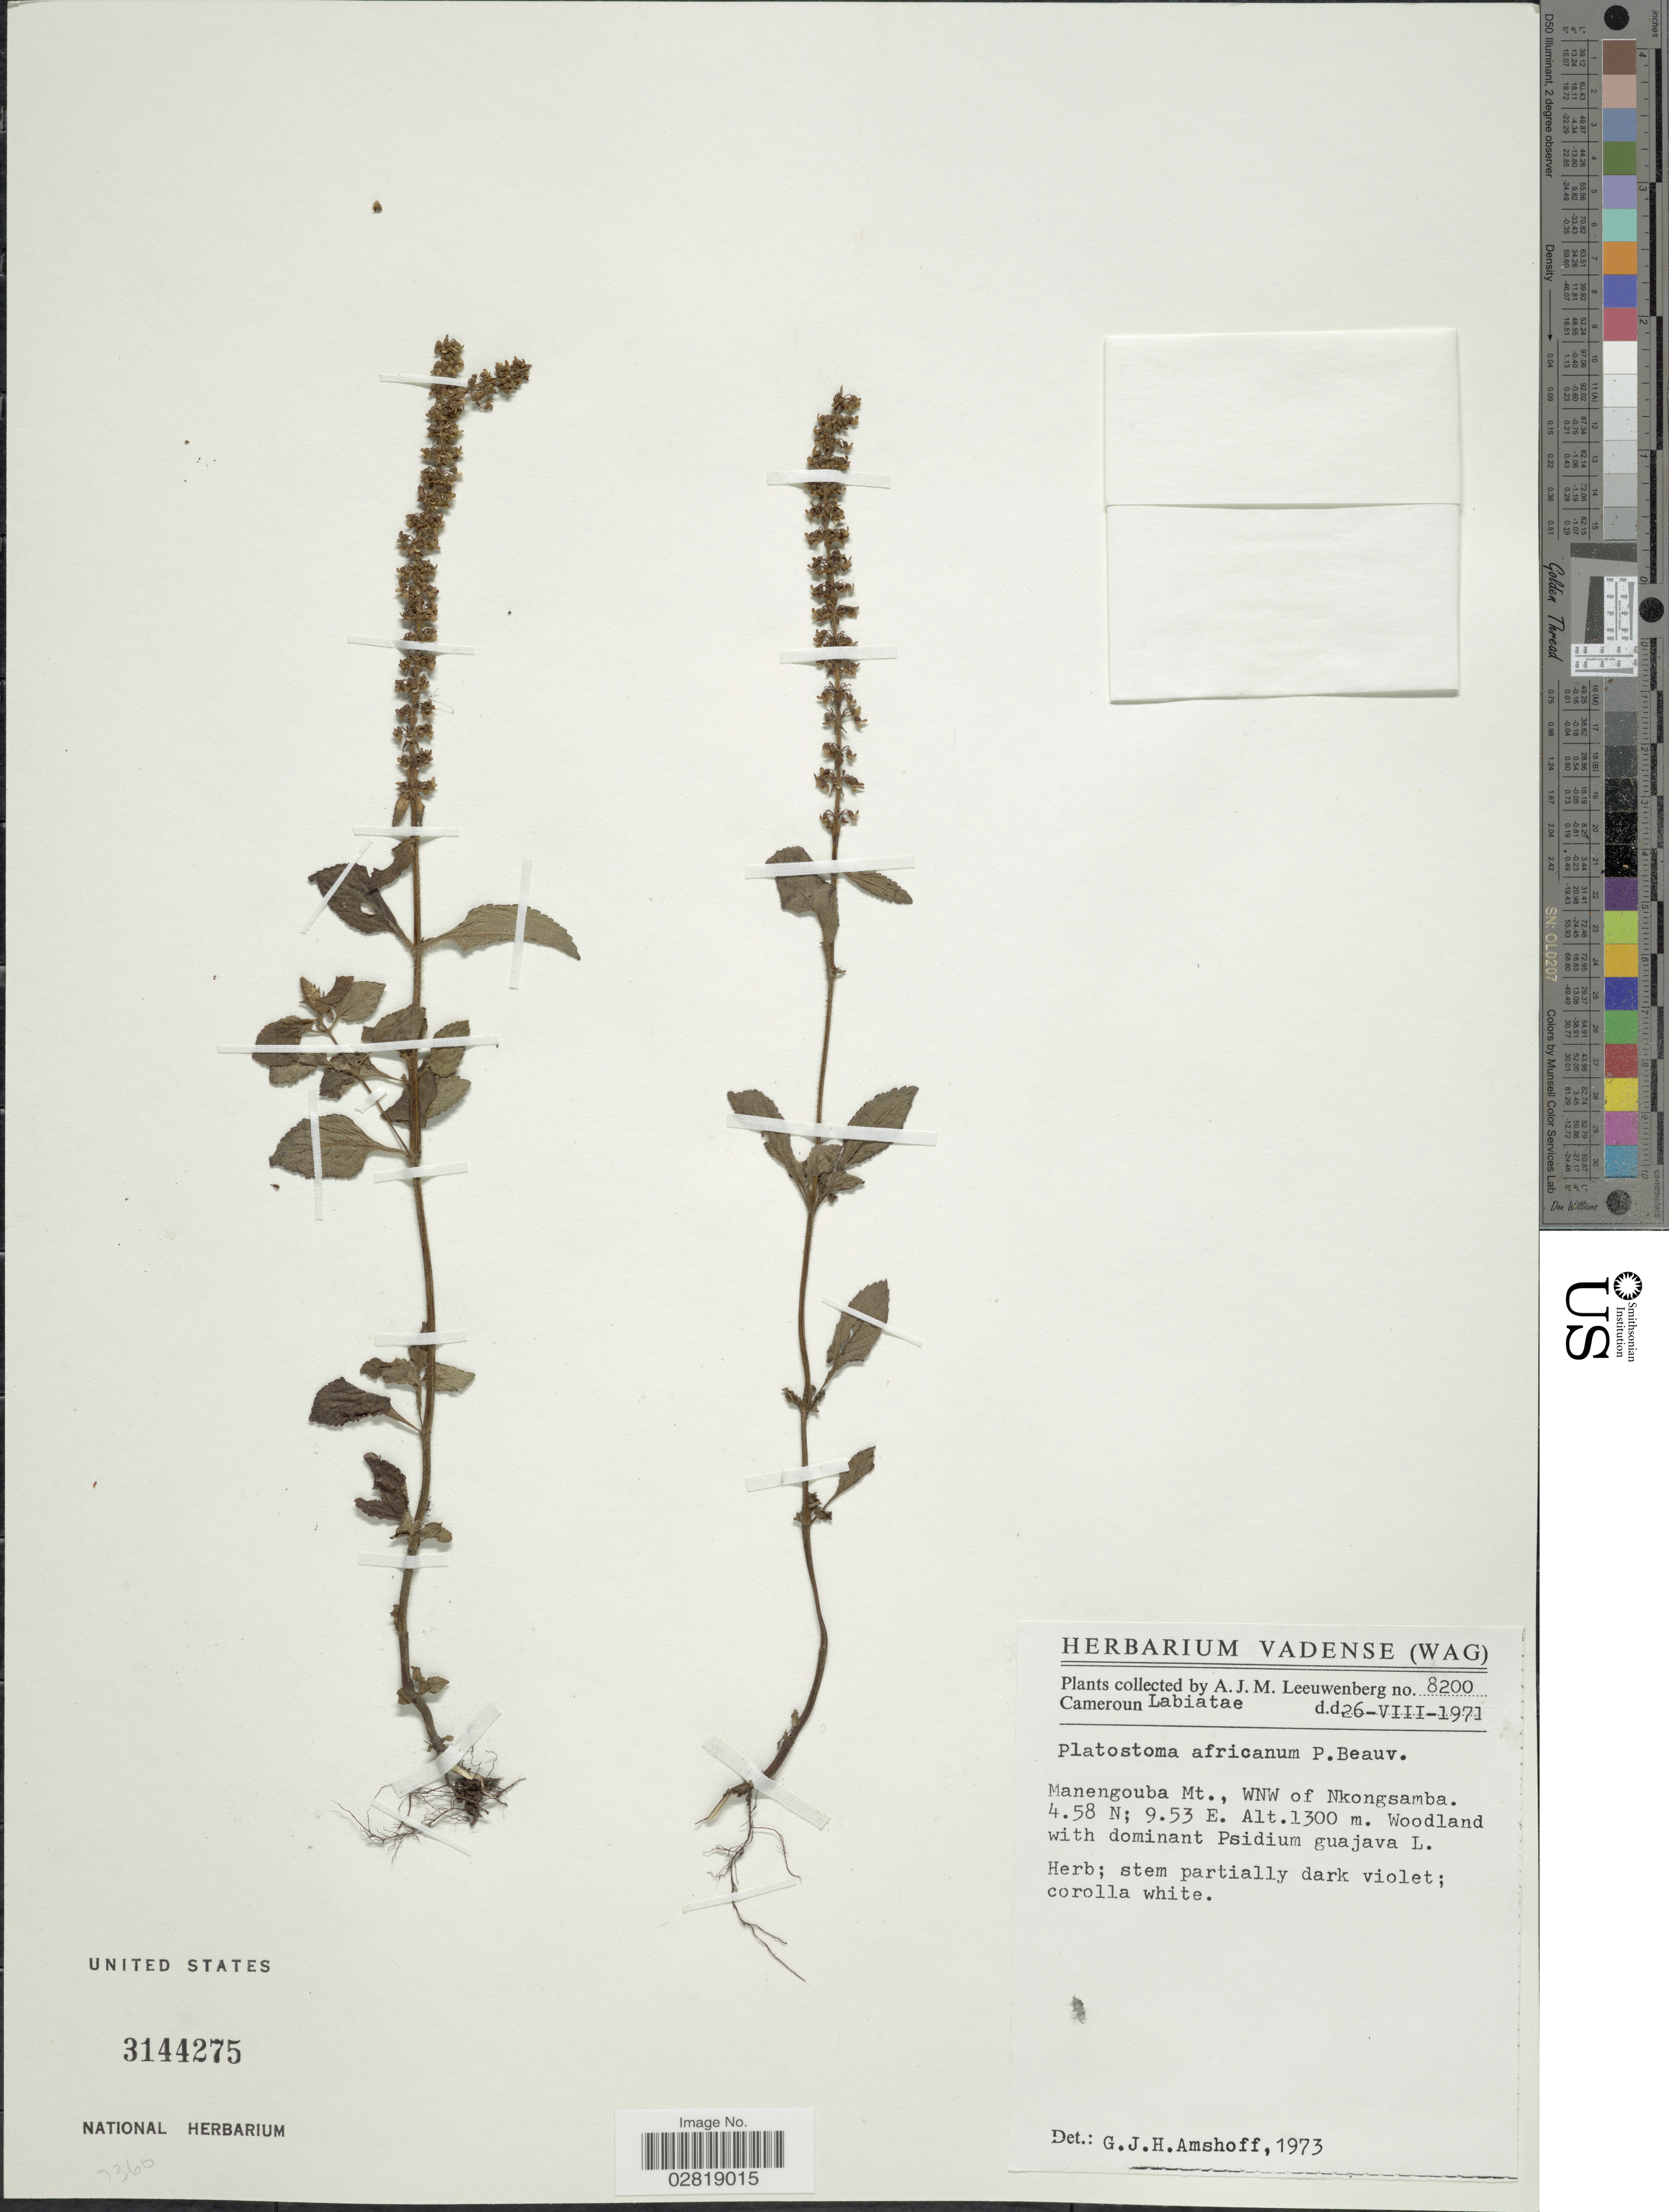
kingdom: Plantae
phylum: Tracheophyta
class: Magnoliopsida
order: Lamiales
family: Lamiaceae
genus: Platostoma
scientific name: Platostoma africanum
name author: P. Beauv.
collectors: A. J. M. Leeuwenberg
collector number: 8200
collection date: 1971-08-26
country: Cameroon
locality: Manengouba Mt., WNW of Nkongsamba.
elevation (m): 1300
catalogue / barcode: US 3144275